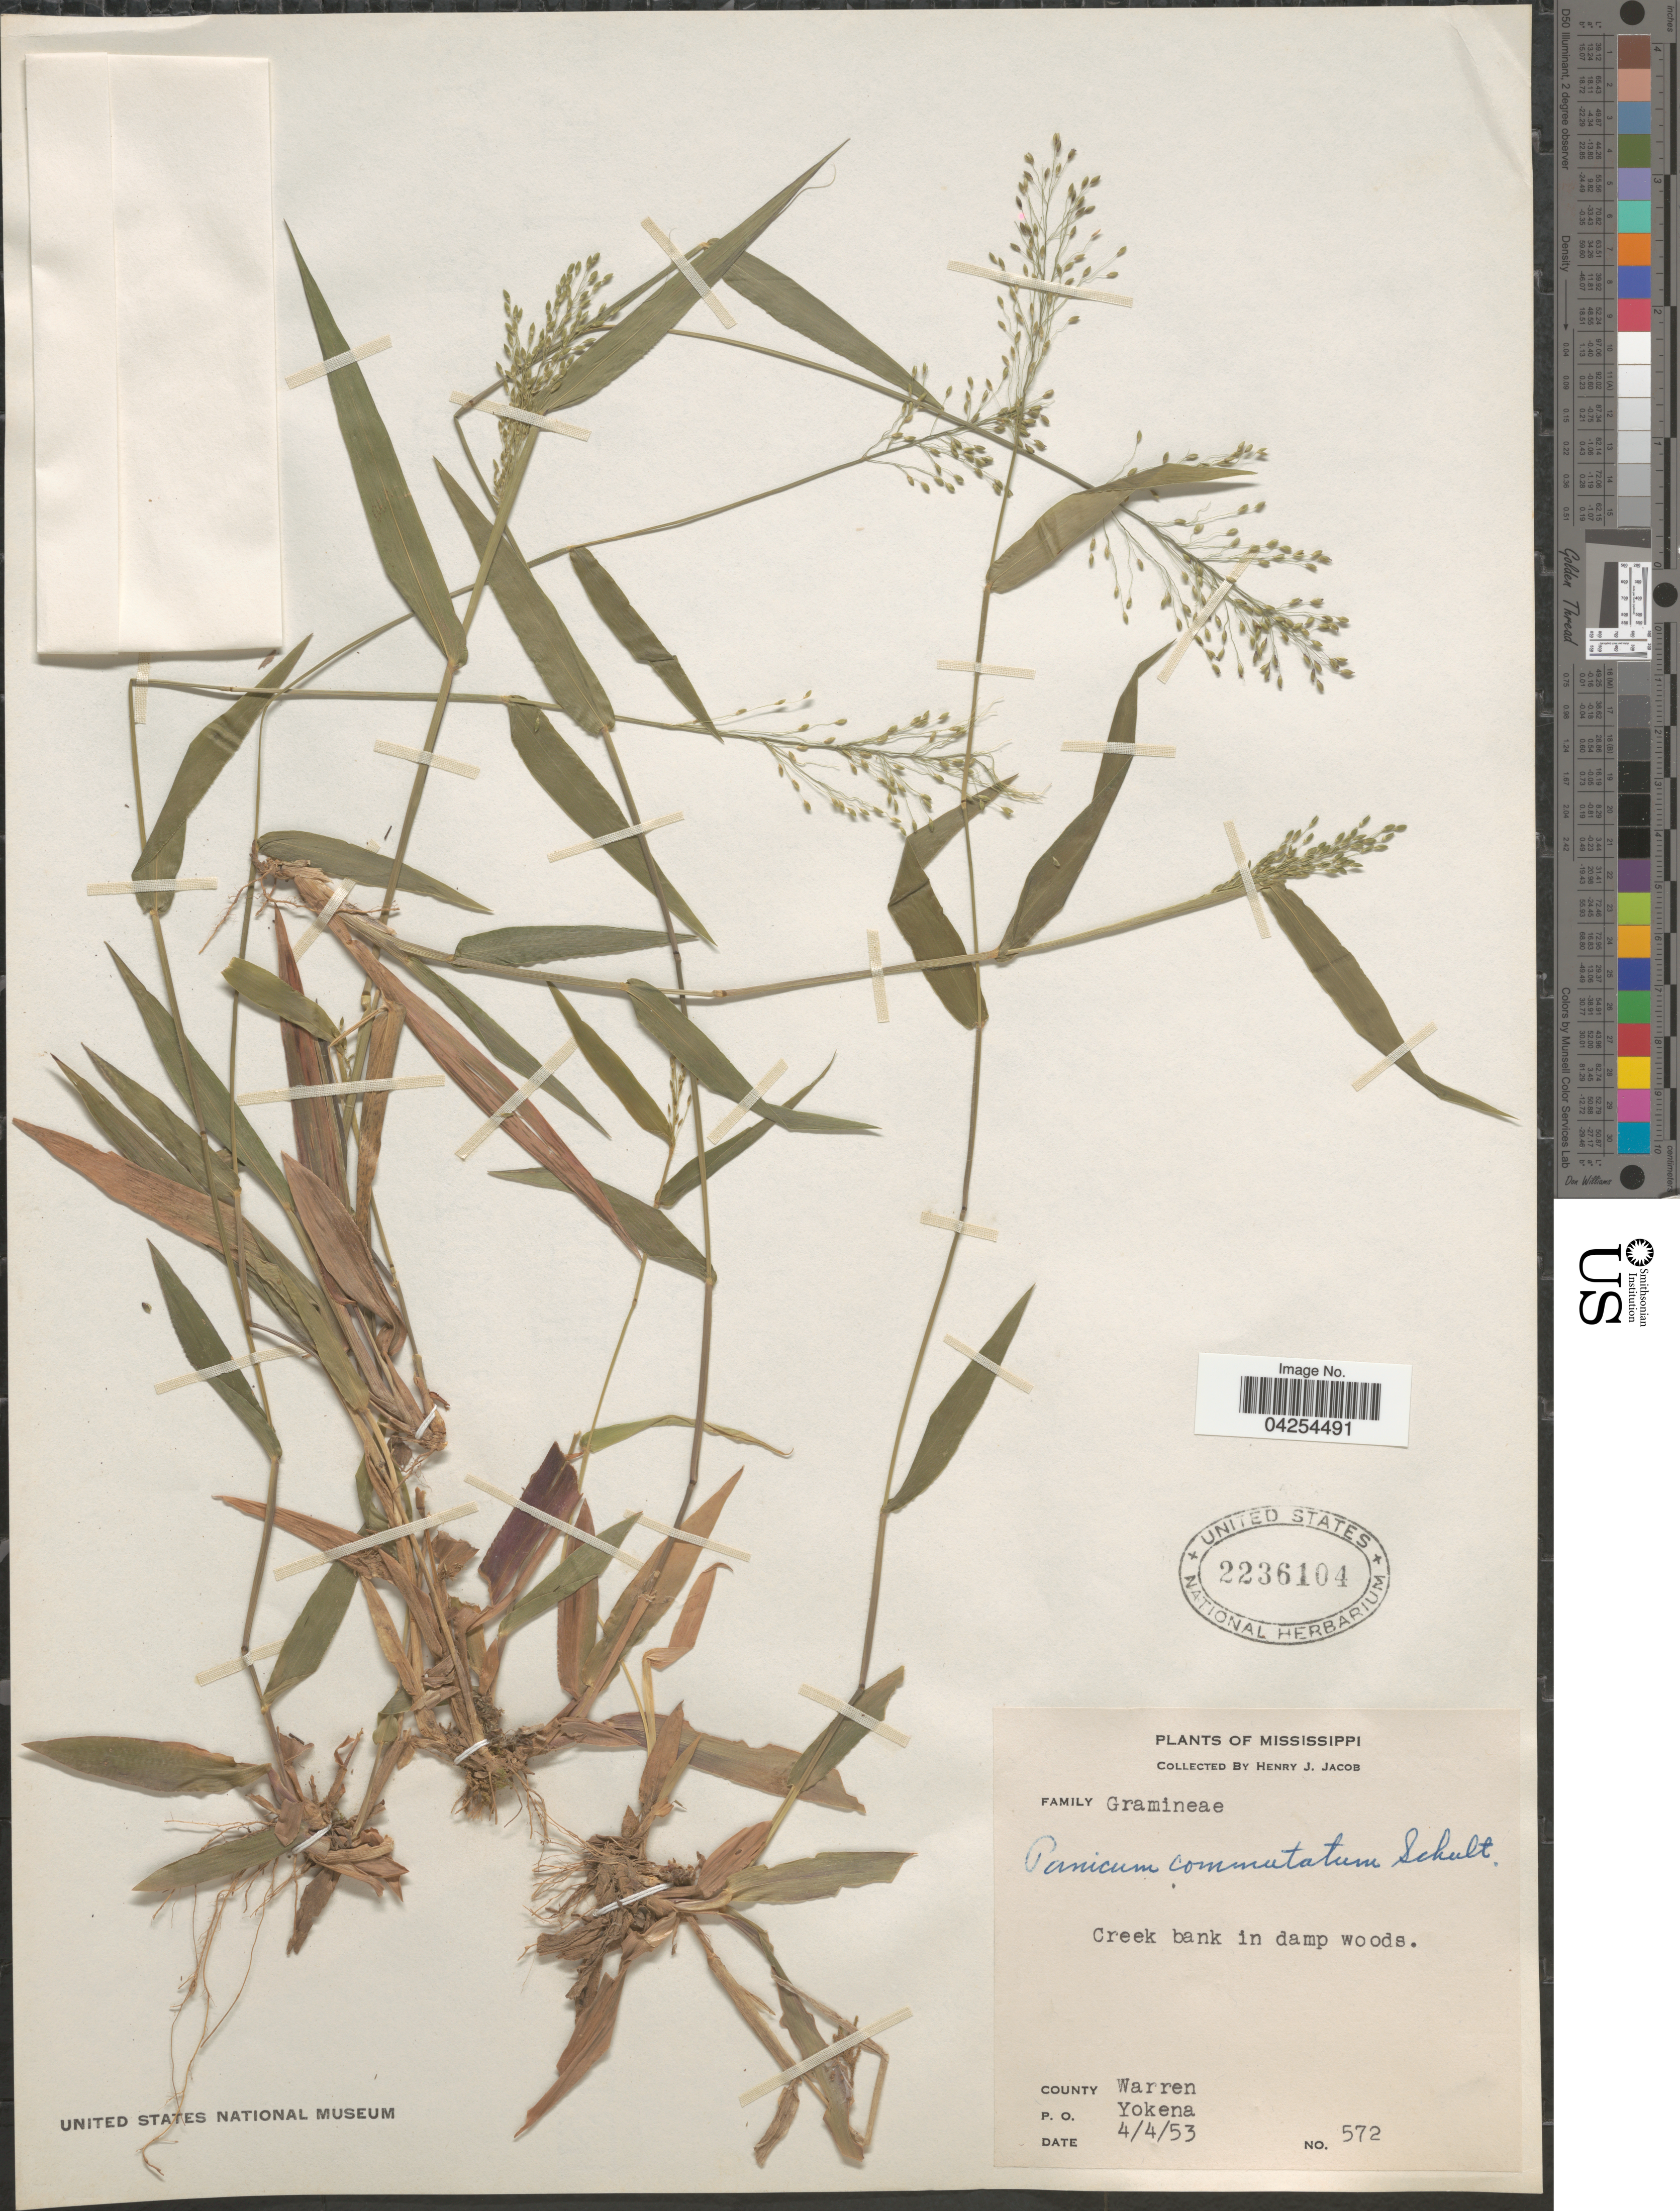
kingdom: Plantae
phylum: Tracheophyta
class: Liliopsida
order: Poales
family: Poaceae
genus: Dichanthelium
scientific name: Dichanthelium commutatum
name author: (Schult.) Gould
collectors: H. Jacob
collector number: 572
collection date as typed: Transcribed d/m/y: 4/4/53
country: United States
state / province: Mississippi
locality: Creek bank in damp woods. County Warren. P.O. Yokena.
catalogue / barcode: US 2236104